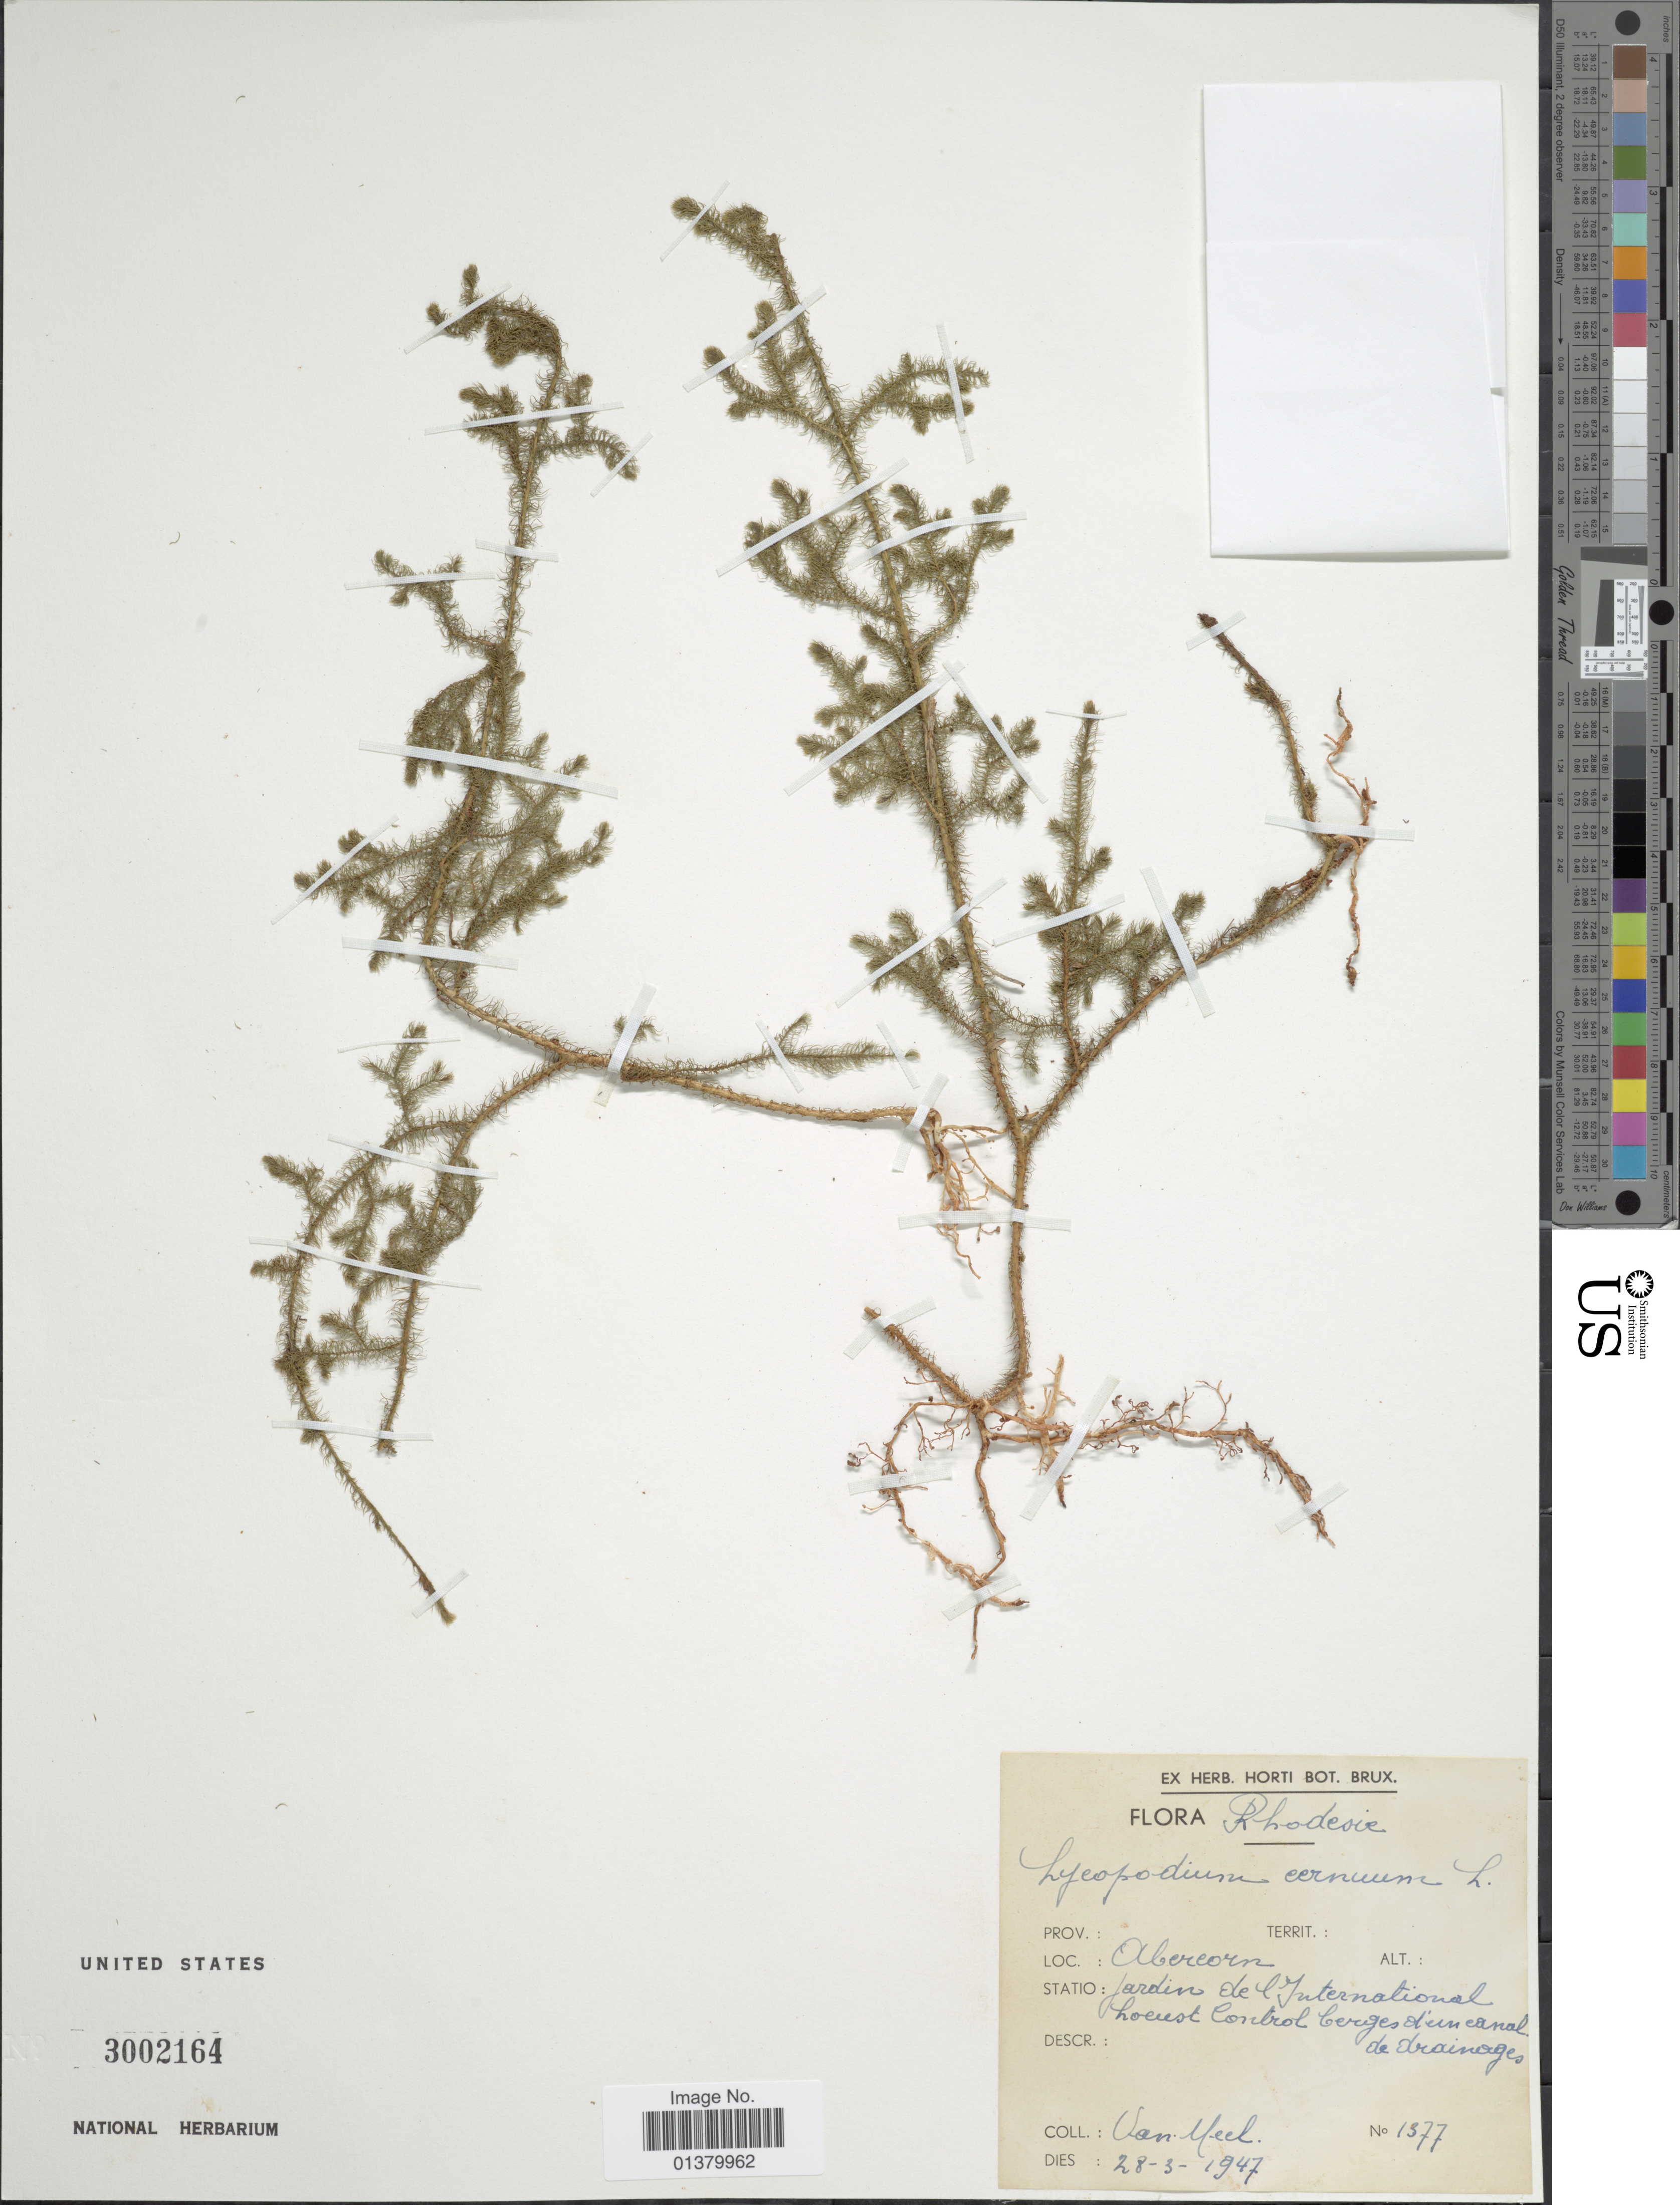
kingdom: Plantae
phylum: Tracheophyta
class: Lycopodiopsida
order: Lycopodiales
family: Lycopodiaceae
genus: Palhinhaea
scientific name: Palhinhaea cernua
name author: (L.) Vasc. & Franco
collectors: L. van Meel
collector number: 1377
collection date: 1947-03-28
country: Zimbabwe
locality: Rhodesia, Abercorn, Jardin de l'International Locust Control berge d'un canal de drainages.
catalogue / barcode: US 3002164